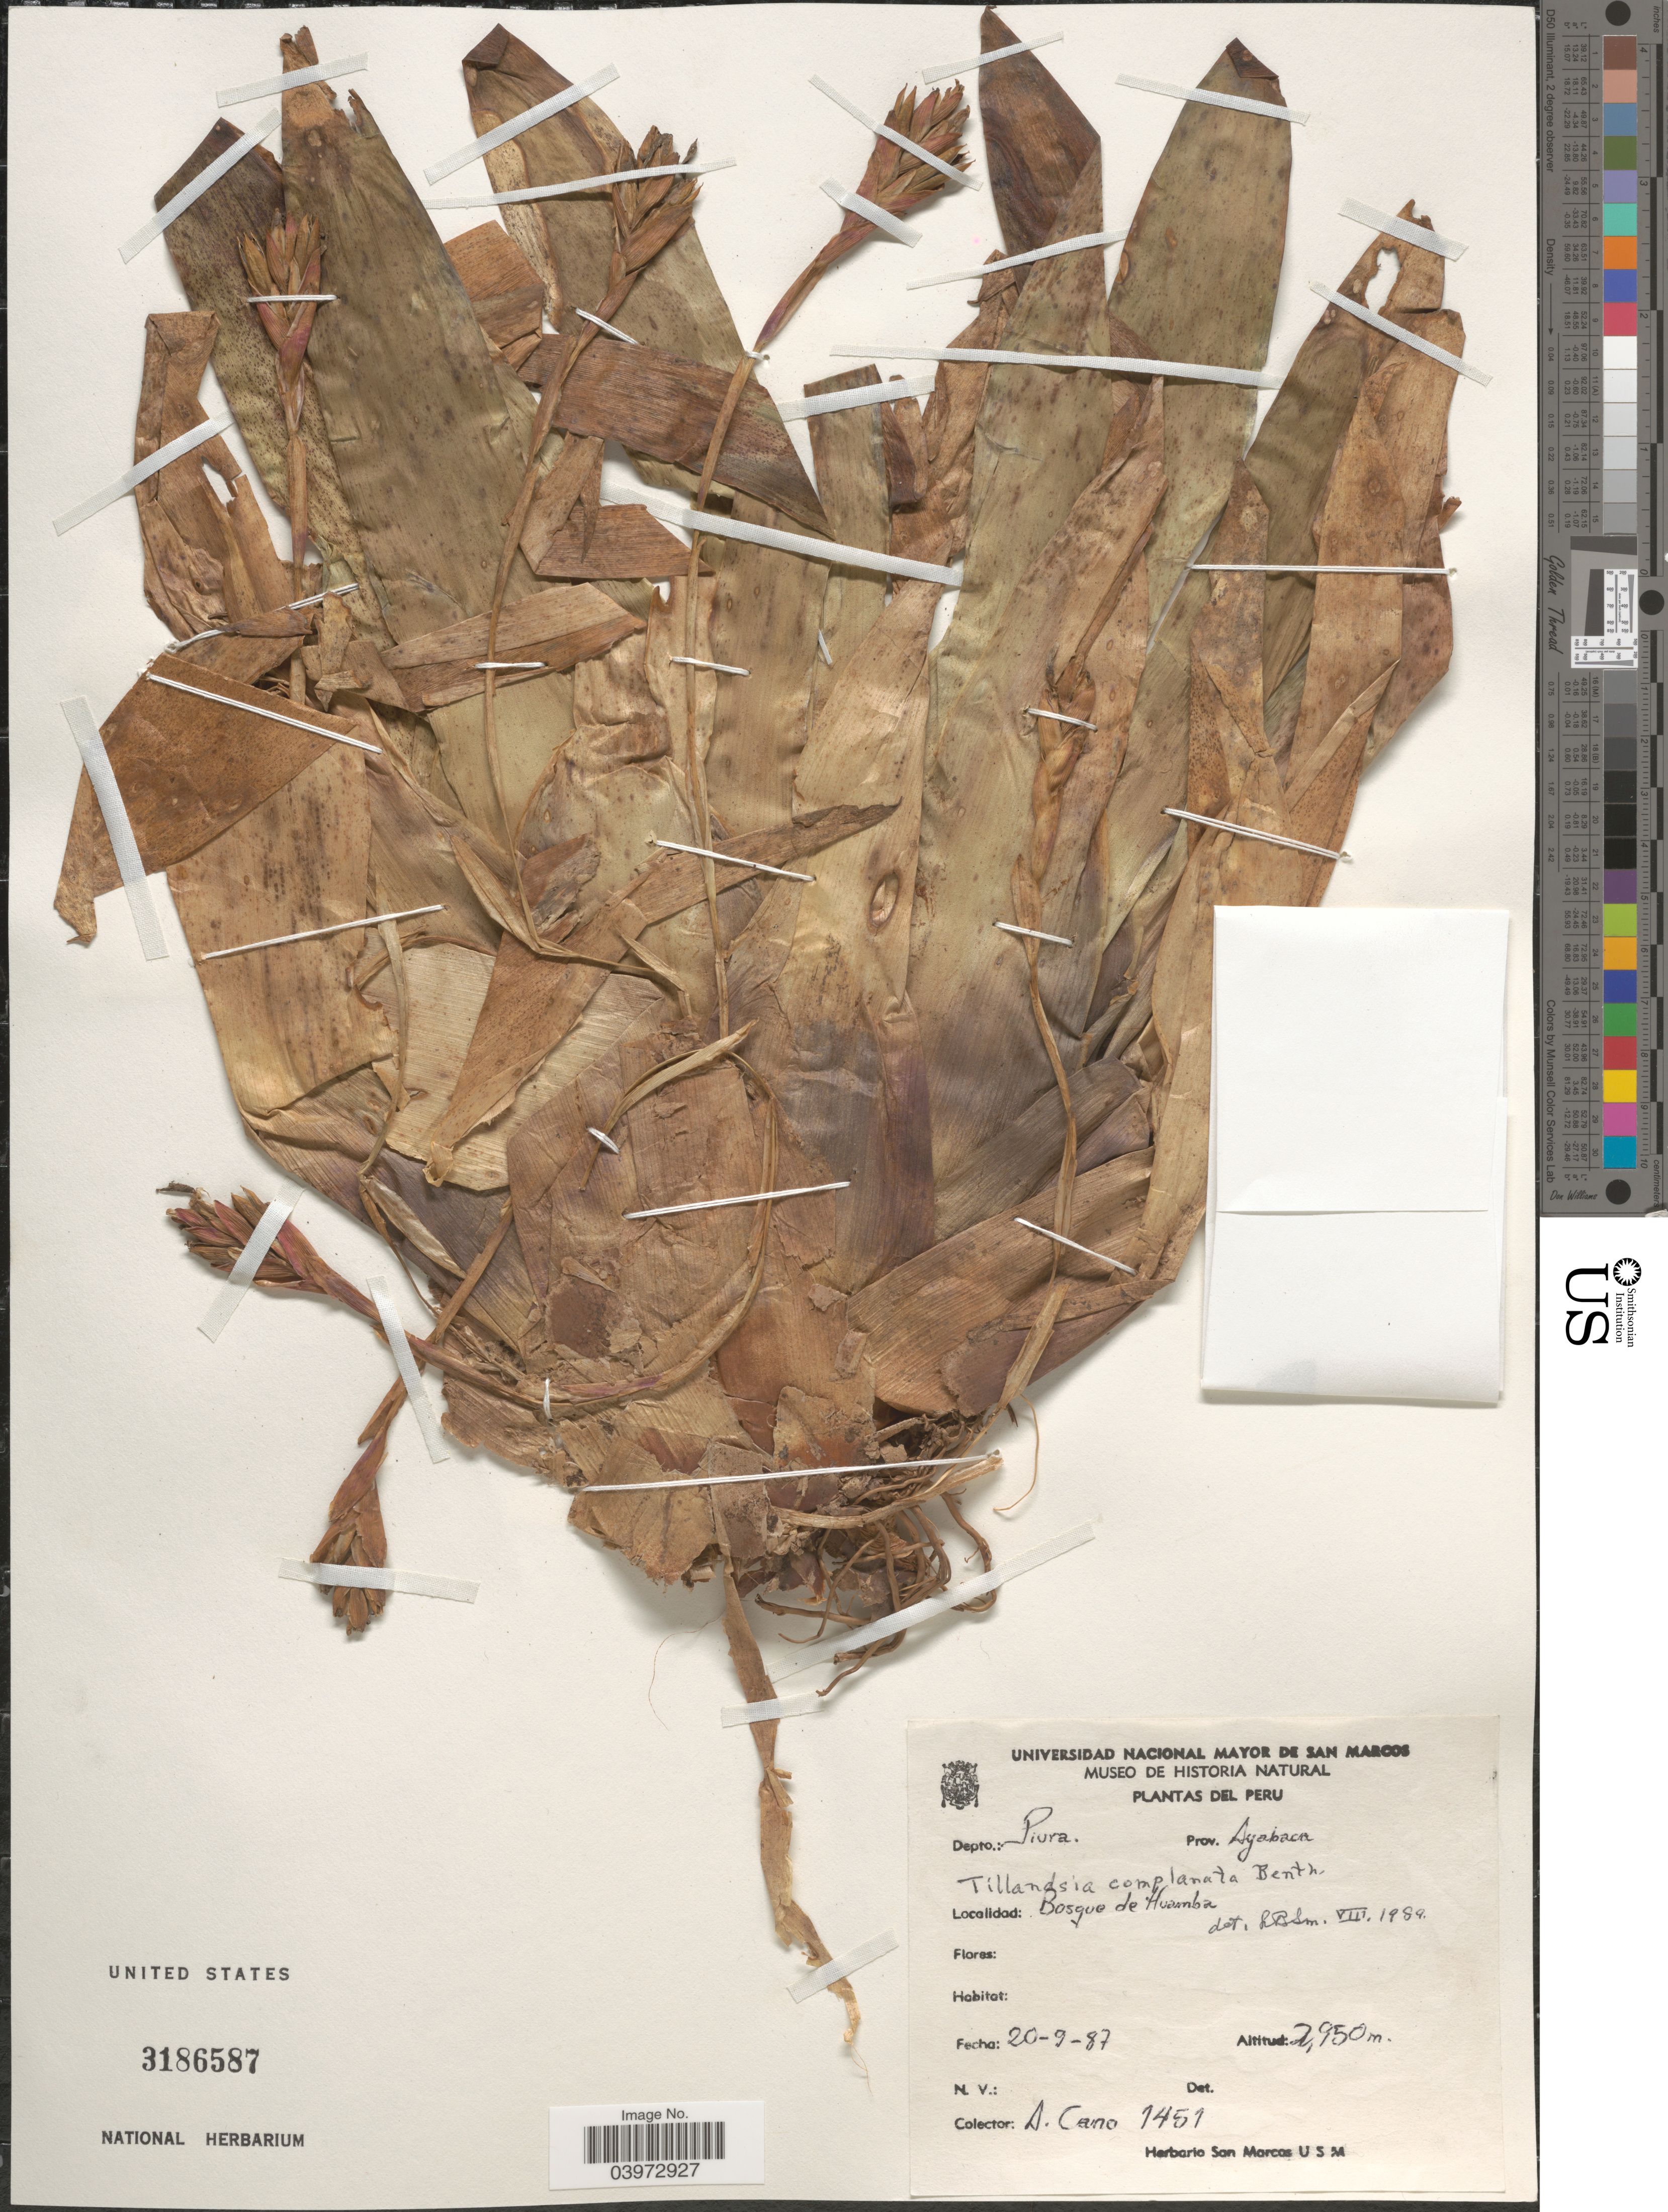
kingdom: Plantae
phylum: Tracheophyta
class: Liliopsida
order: Poales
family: Bromeliaceae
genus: Tillandsia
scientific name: Tillandsia complanata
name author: Benth.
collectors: A. Cano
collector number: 1451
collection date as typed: Transcribed d/m/y: 20/9/87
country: Peru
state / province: Piura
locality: Depto.: Piura. Prov. Ayabaca. Bosque de Huamba.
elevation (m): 2950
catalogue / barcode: US 3186587